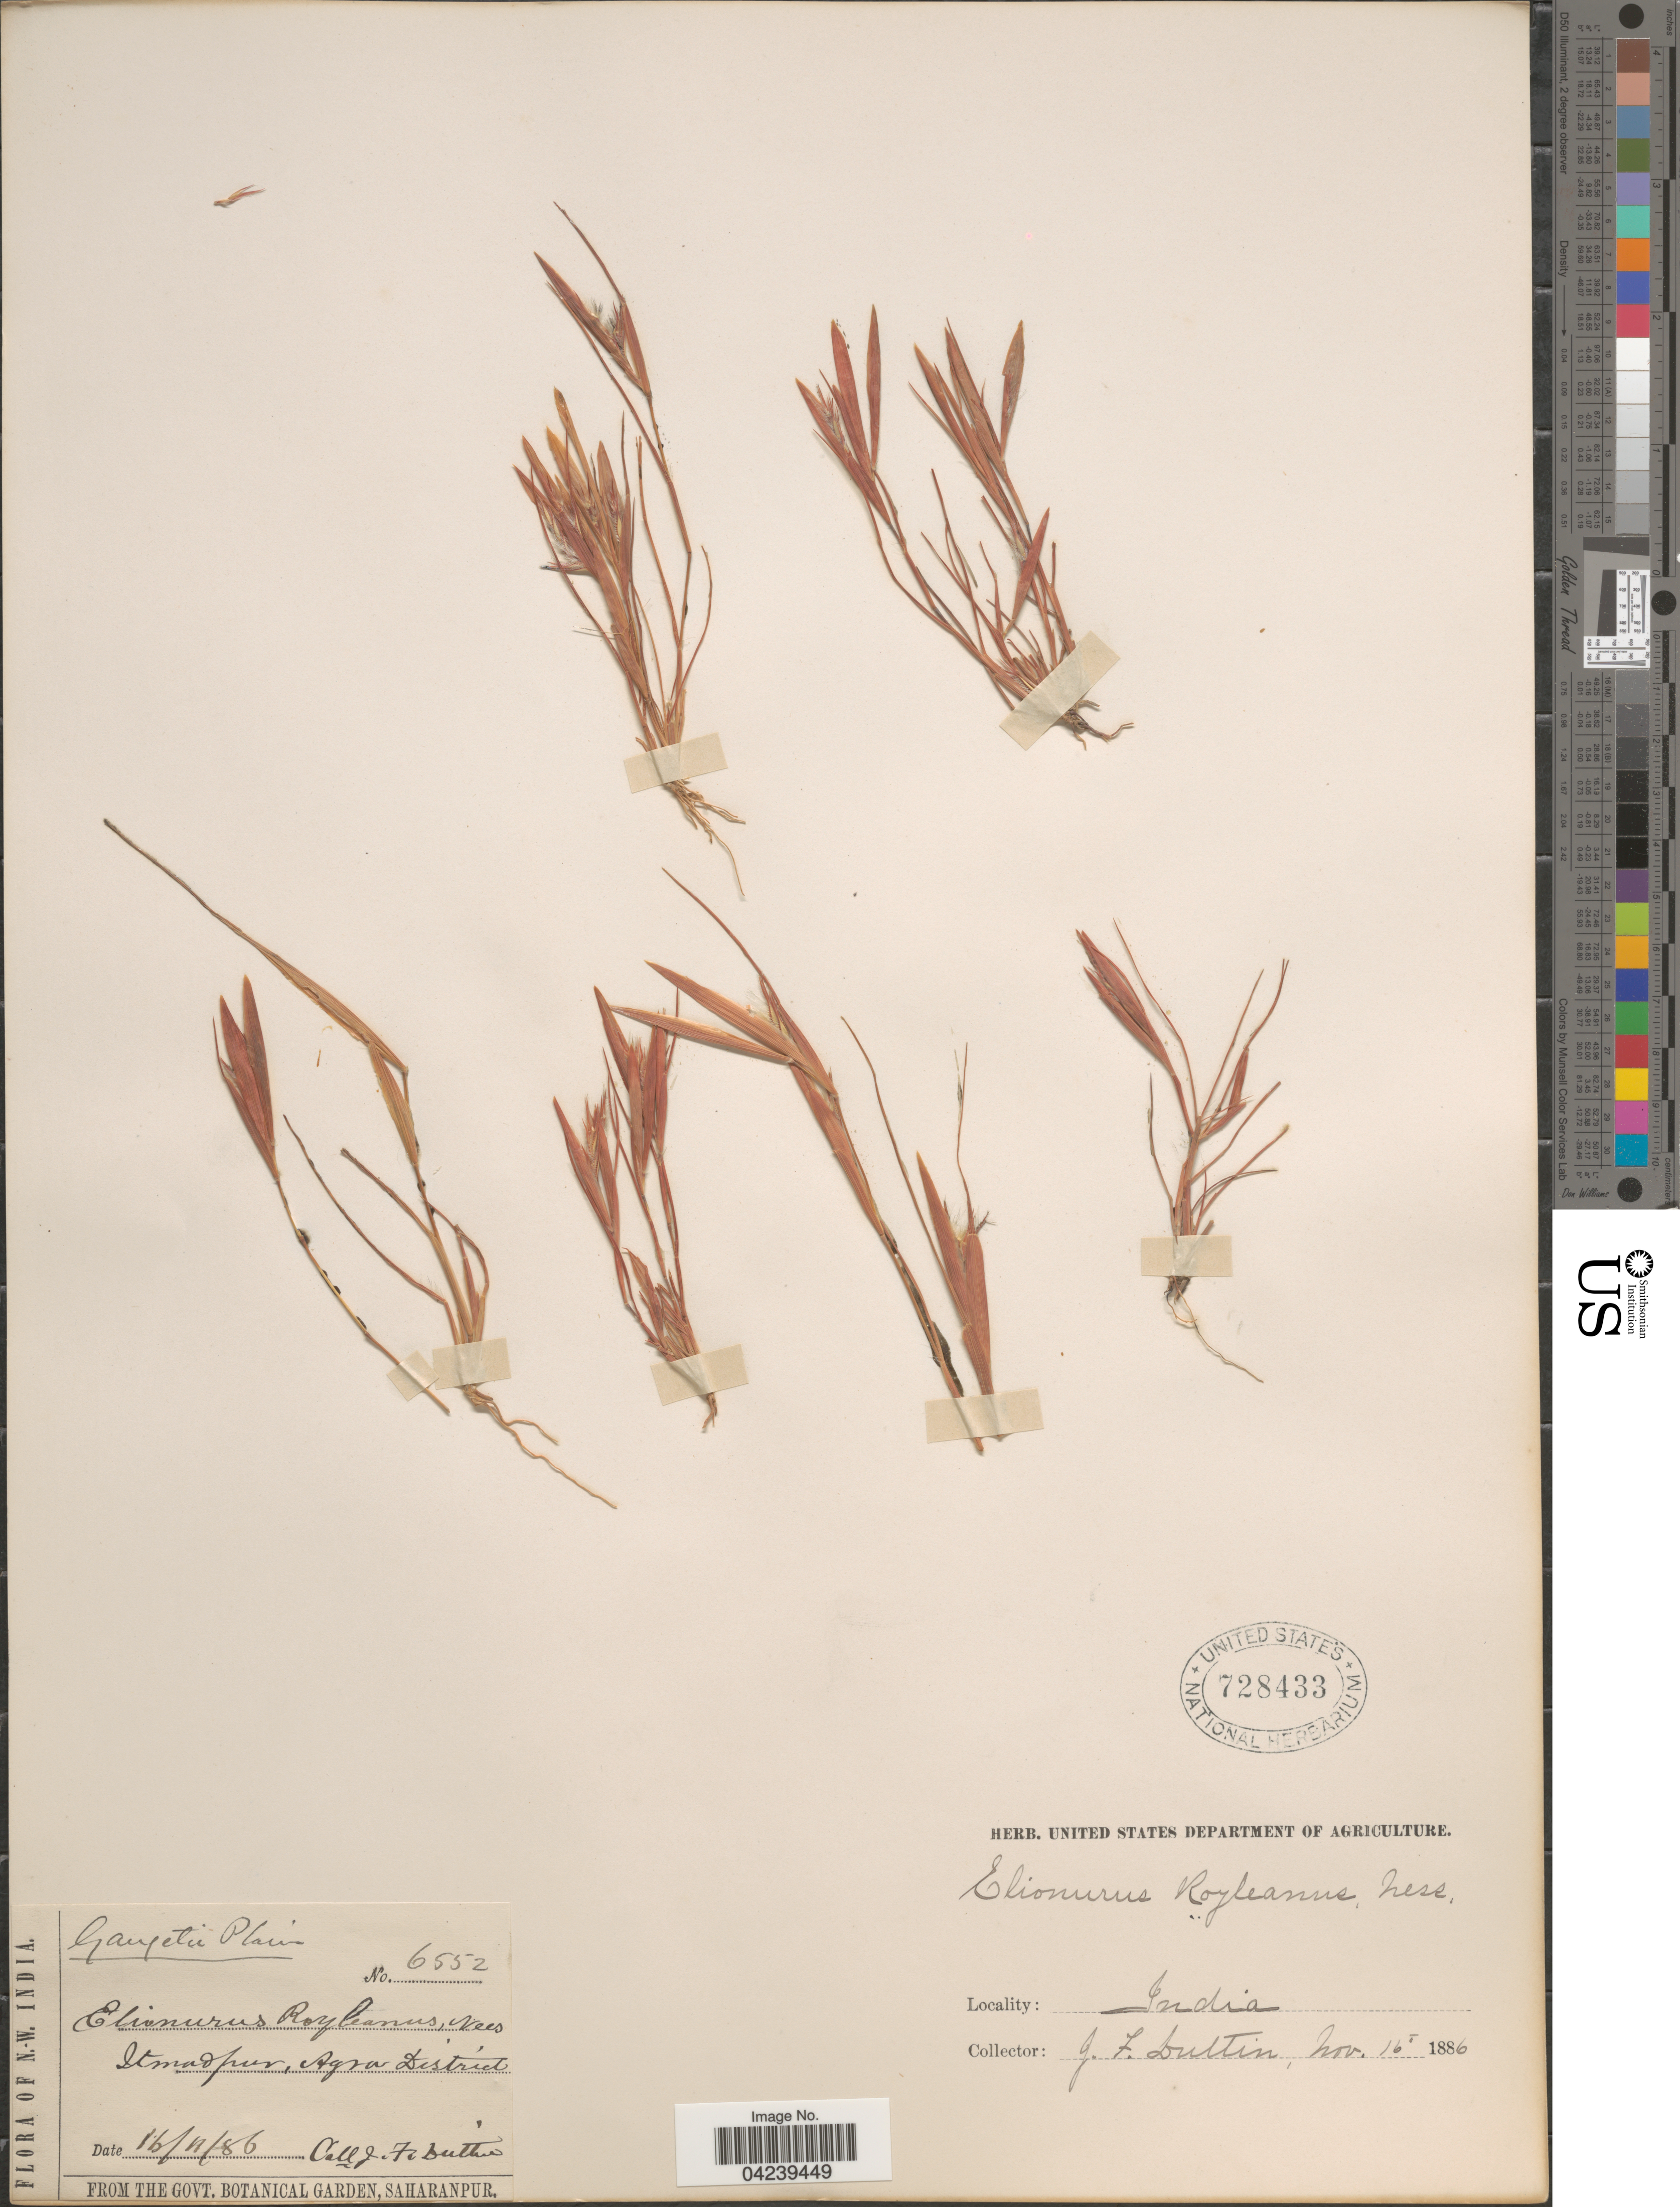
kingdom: Plantae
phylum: Tracheophyta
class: Liliopsida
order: Poales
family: Poaceae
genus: Elionurus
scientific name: Elionurus royleanus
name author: Nees ex A. Rich.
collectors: J. F. Duthie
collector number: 6552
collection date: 1886-11-16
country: India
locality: Itmadpur, Agra District.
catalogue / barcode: US 728433